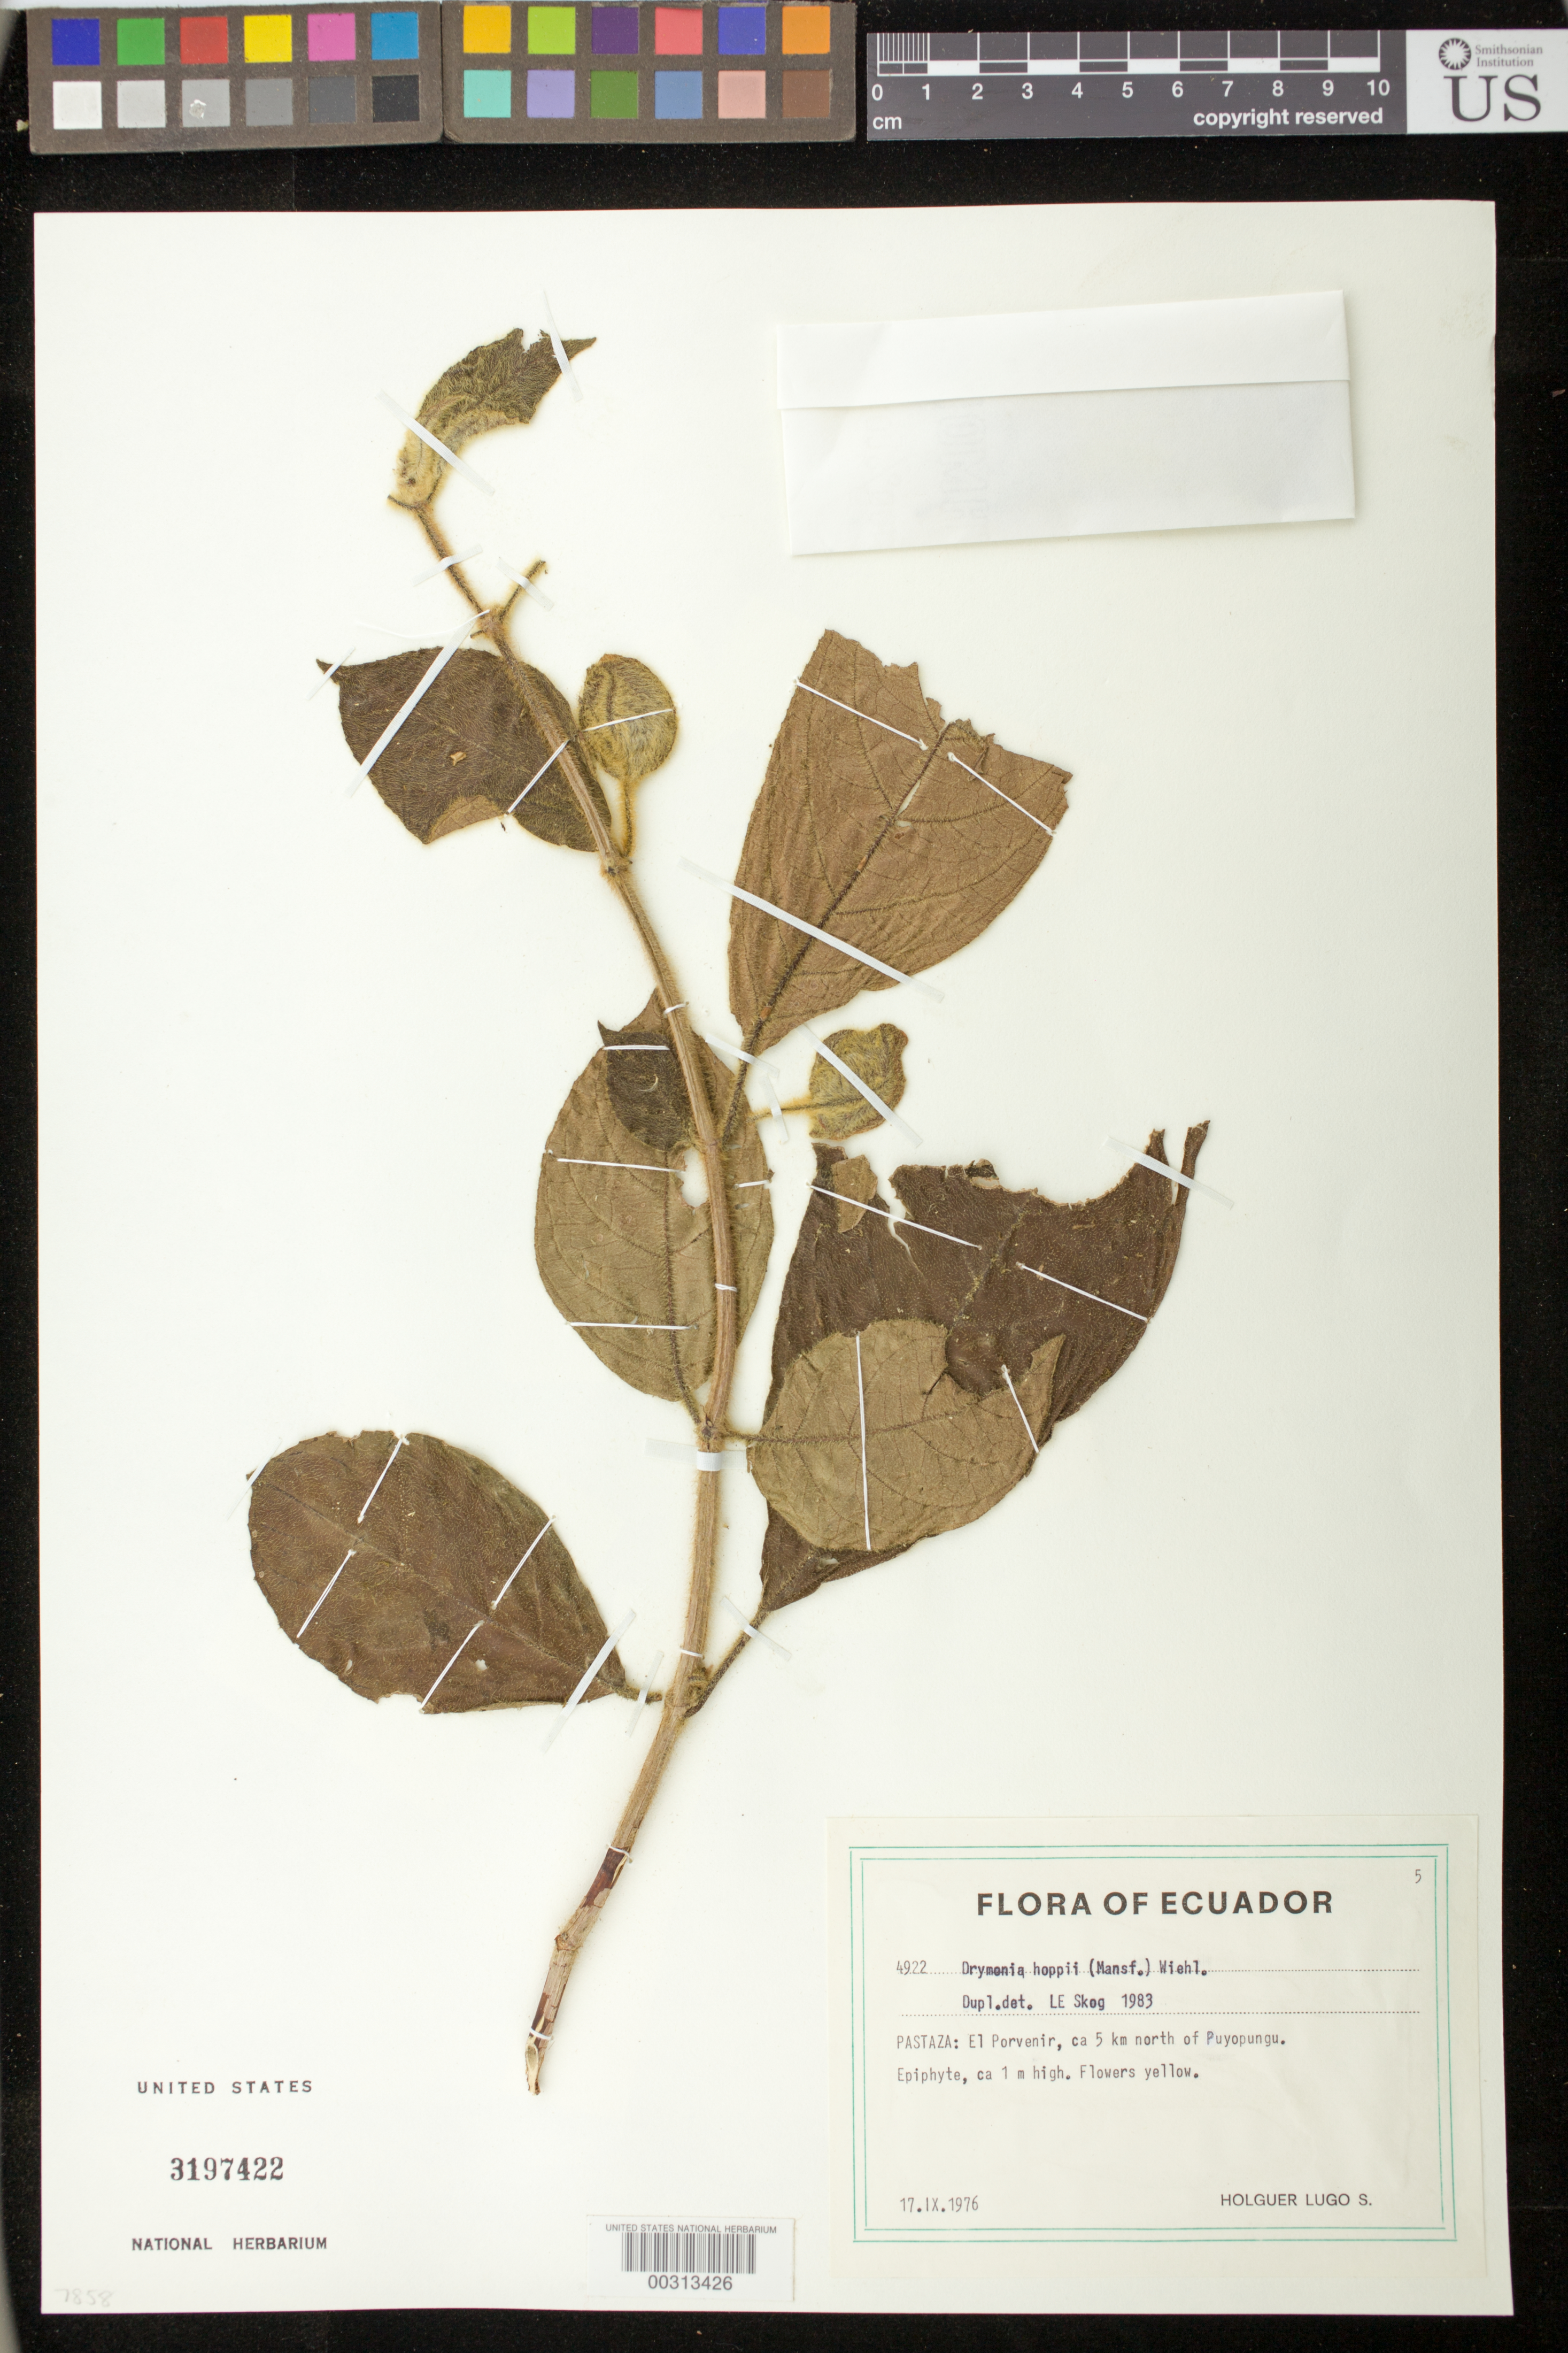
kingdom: Plantae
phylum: Tracheophyta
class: Magnoliopsida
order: Lamiales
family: Gesneriaceae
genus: Drymonia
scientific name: Drymonia hoppii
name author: (Mansf.) Wiehler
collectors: H. Lugo S.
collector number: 4922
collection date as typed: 17 Sep 1976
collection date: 1976-09-17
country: Ecuador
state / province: Pastaza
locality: El Porvenir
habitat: Epiphyte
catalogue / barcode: US 83197422